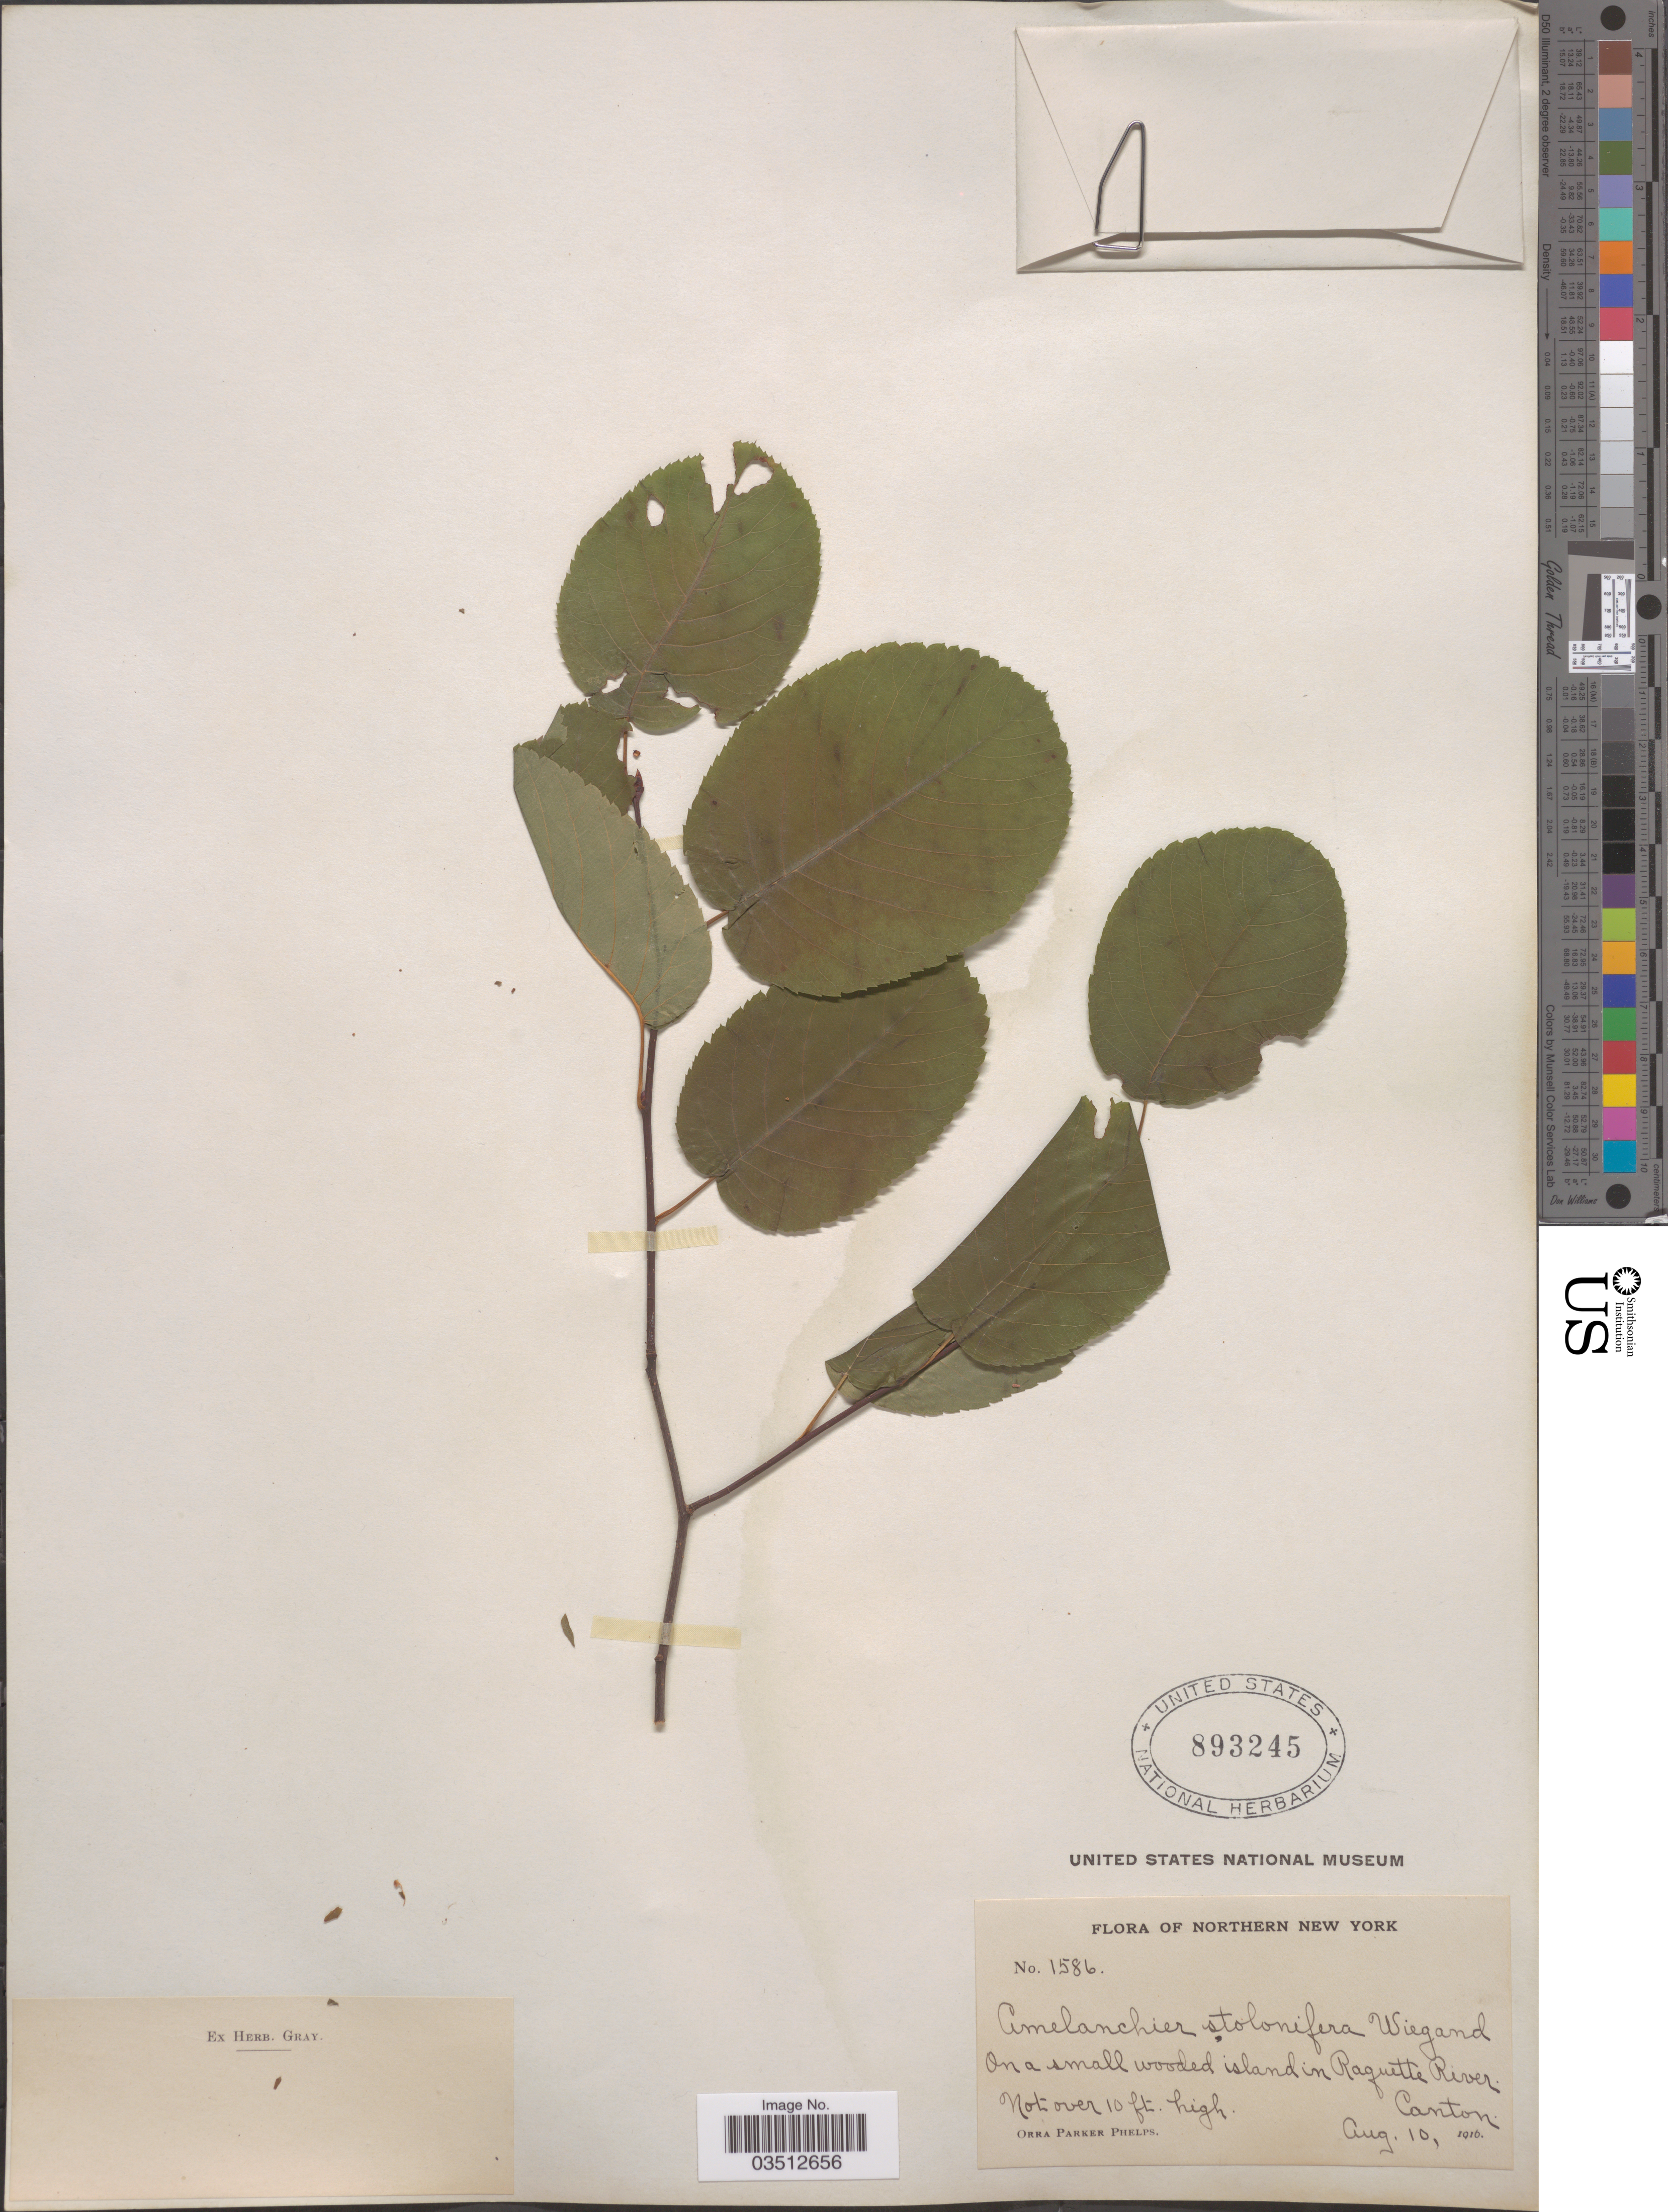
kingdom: Plantae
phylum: Tracheophyta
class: Magnoliopsida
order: Rosales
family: Rosaceae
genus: Amelanchier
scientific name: Amelanchier stolonifera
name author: Wiegand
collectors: O. P. Phelps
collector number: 1586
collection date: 1916-08-10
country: United States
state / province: New York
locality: Northern New York. On a small wooded island in Raguette River. Canton.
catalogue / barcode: US 893245